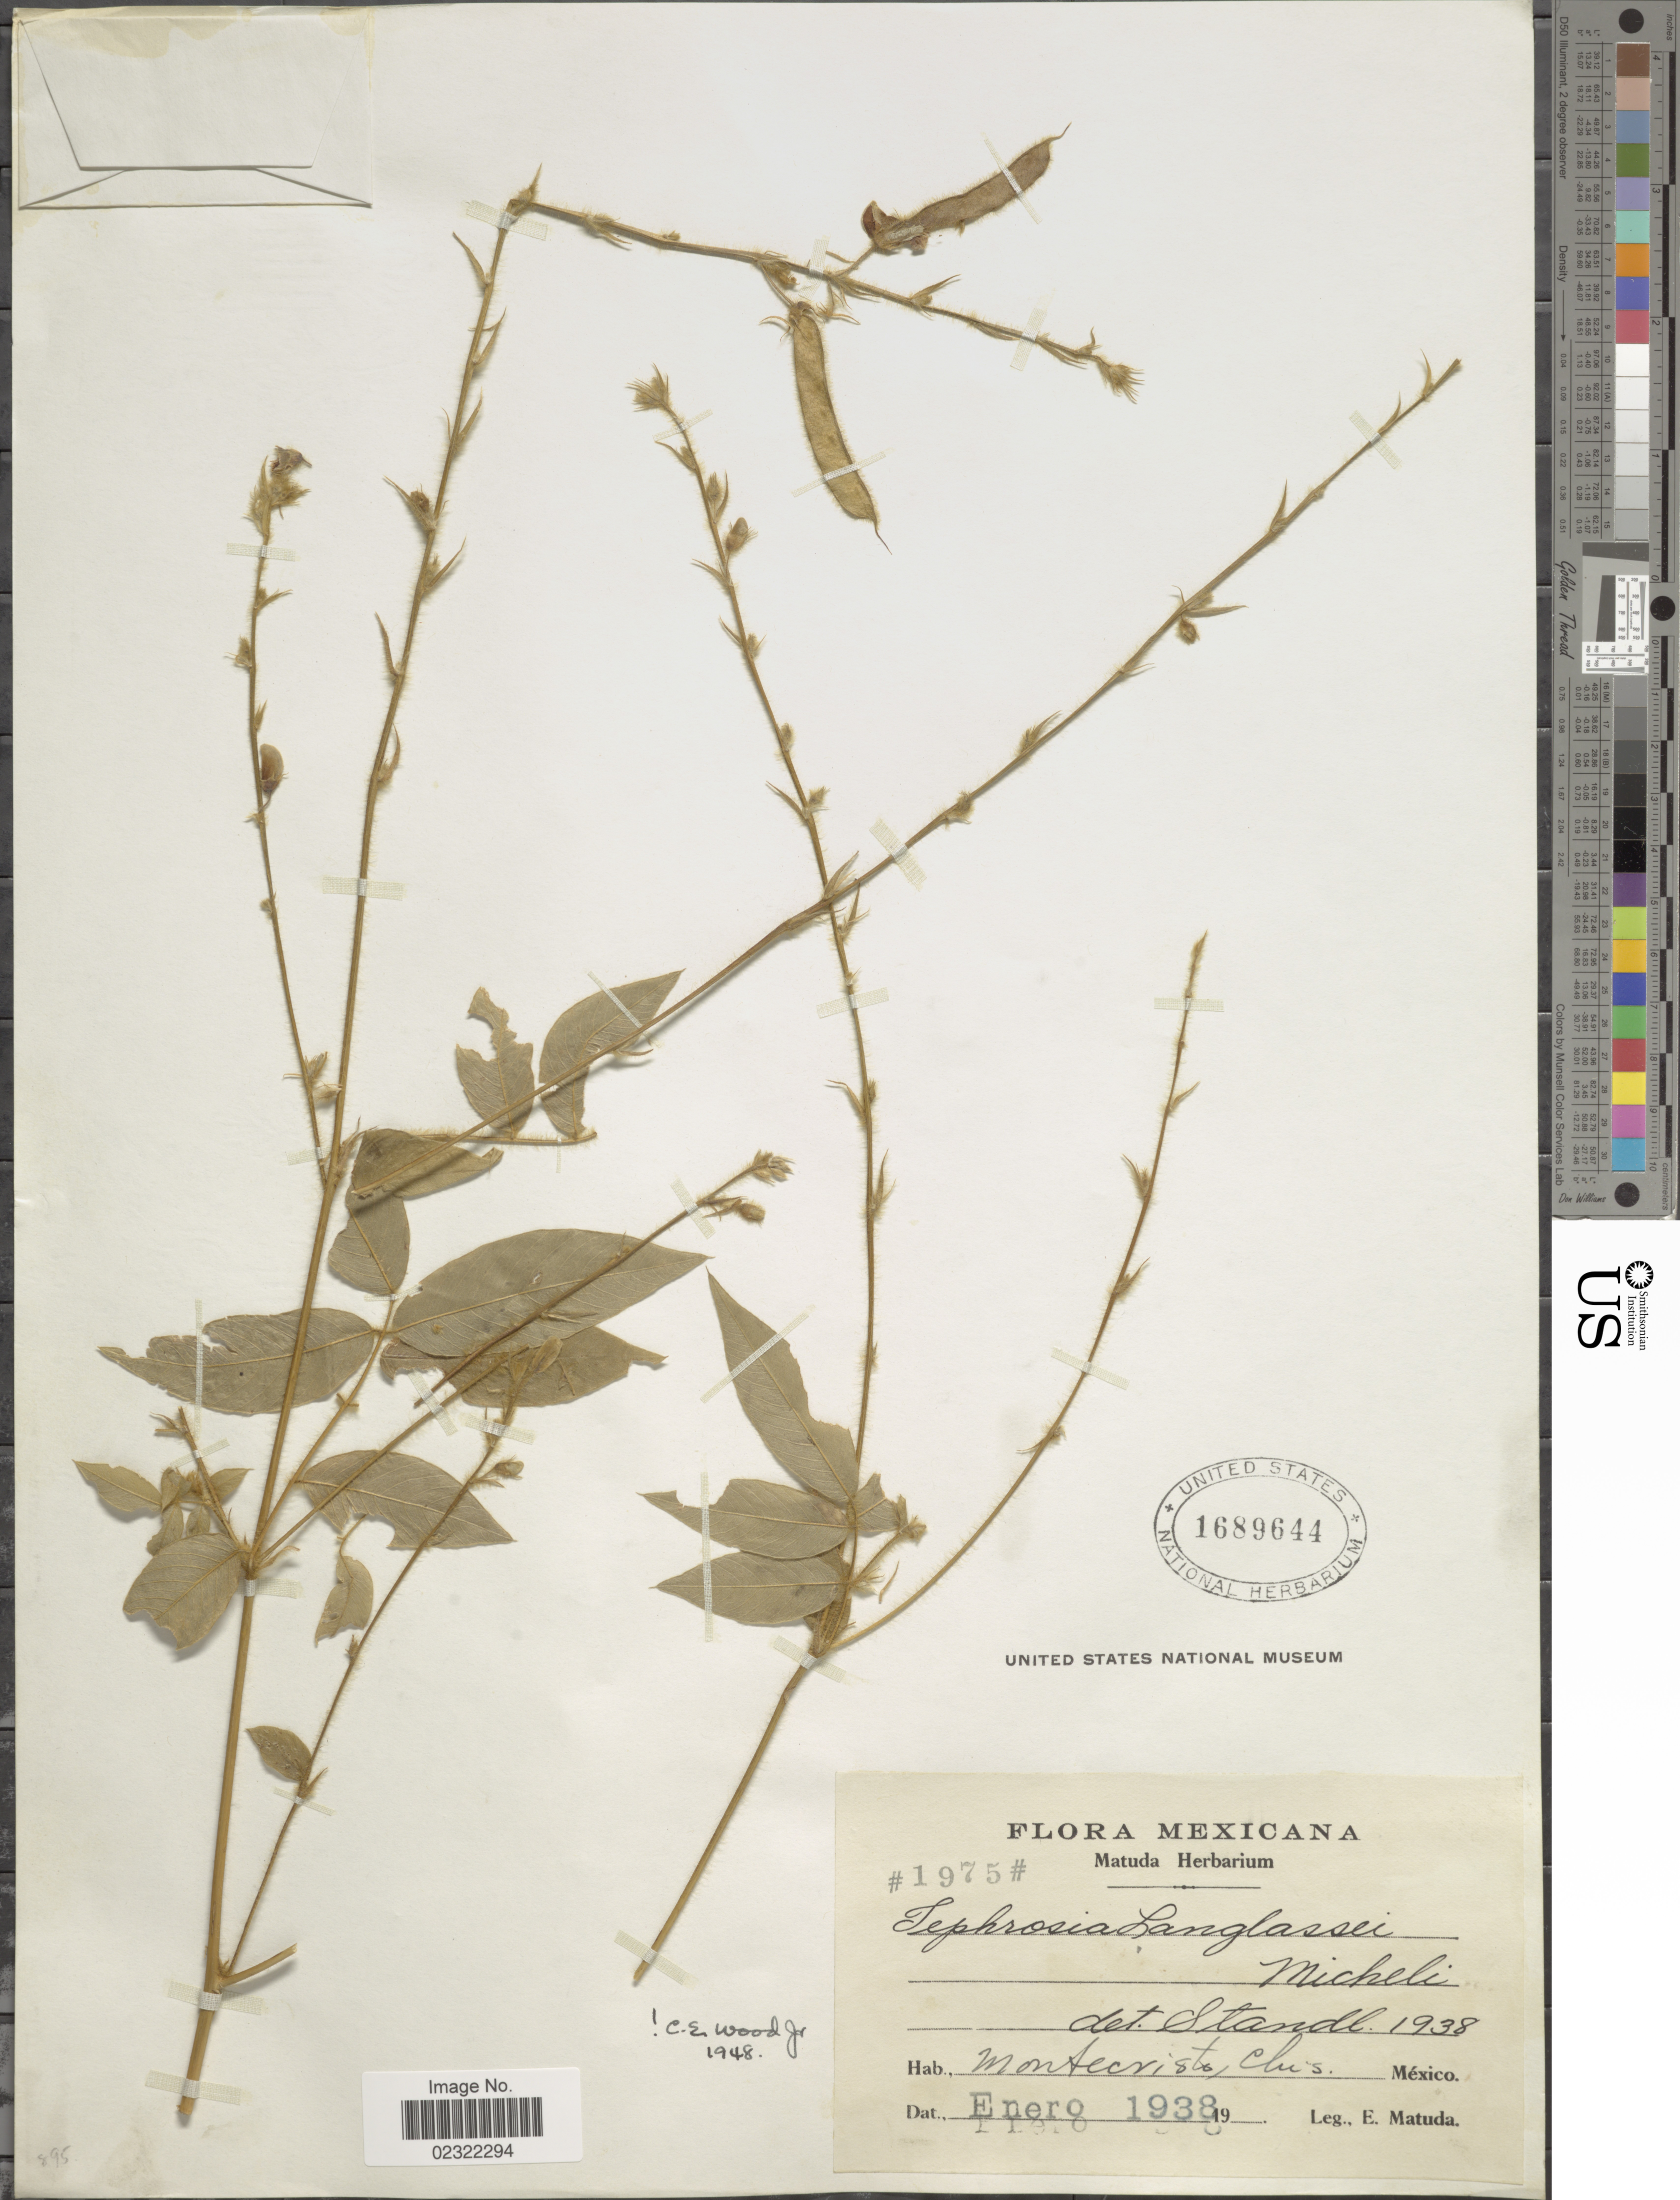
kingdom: Plantae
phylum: Tracheophyta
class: Magnoliopsida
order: Fabales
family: Fabaceae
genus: Tephrosia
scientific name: Tephrosia langlassei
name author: Micheli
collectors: E. Matuda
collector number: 1975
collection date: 1938-01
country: Mexico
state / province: Chiapas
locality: Montecristo, Chis. Mexico.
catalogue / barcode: US 1689644